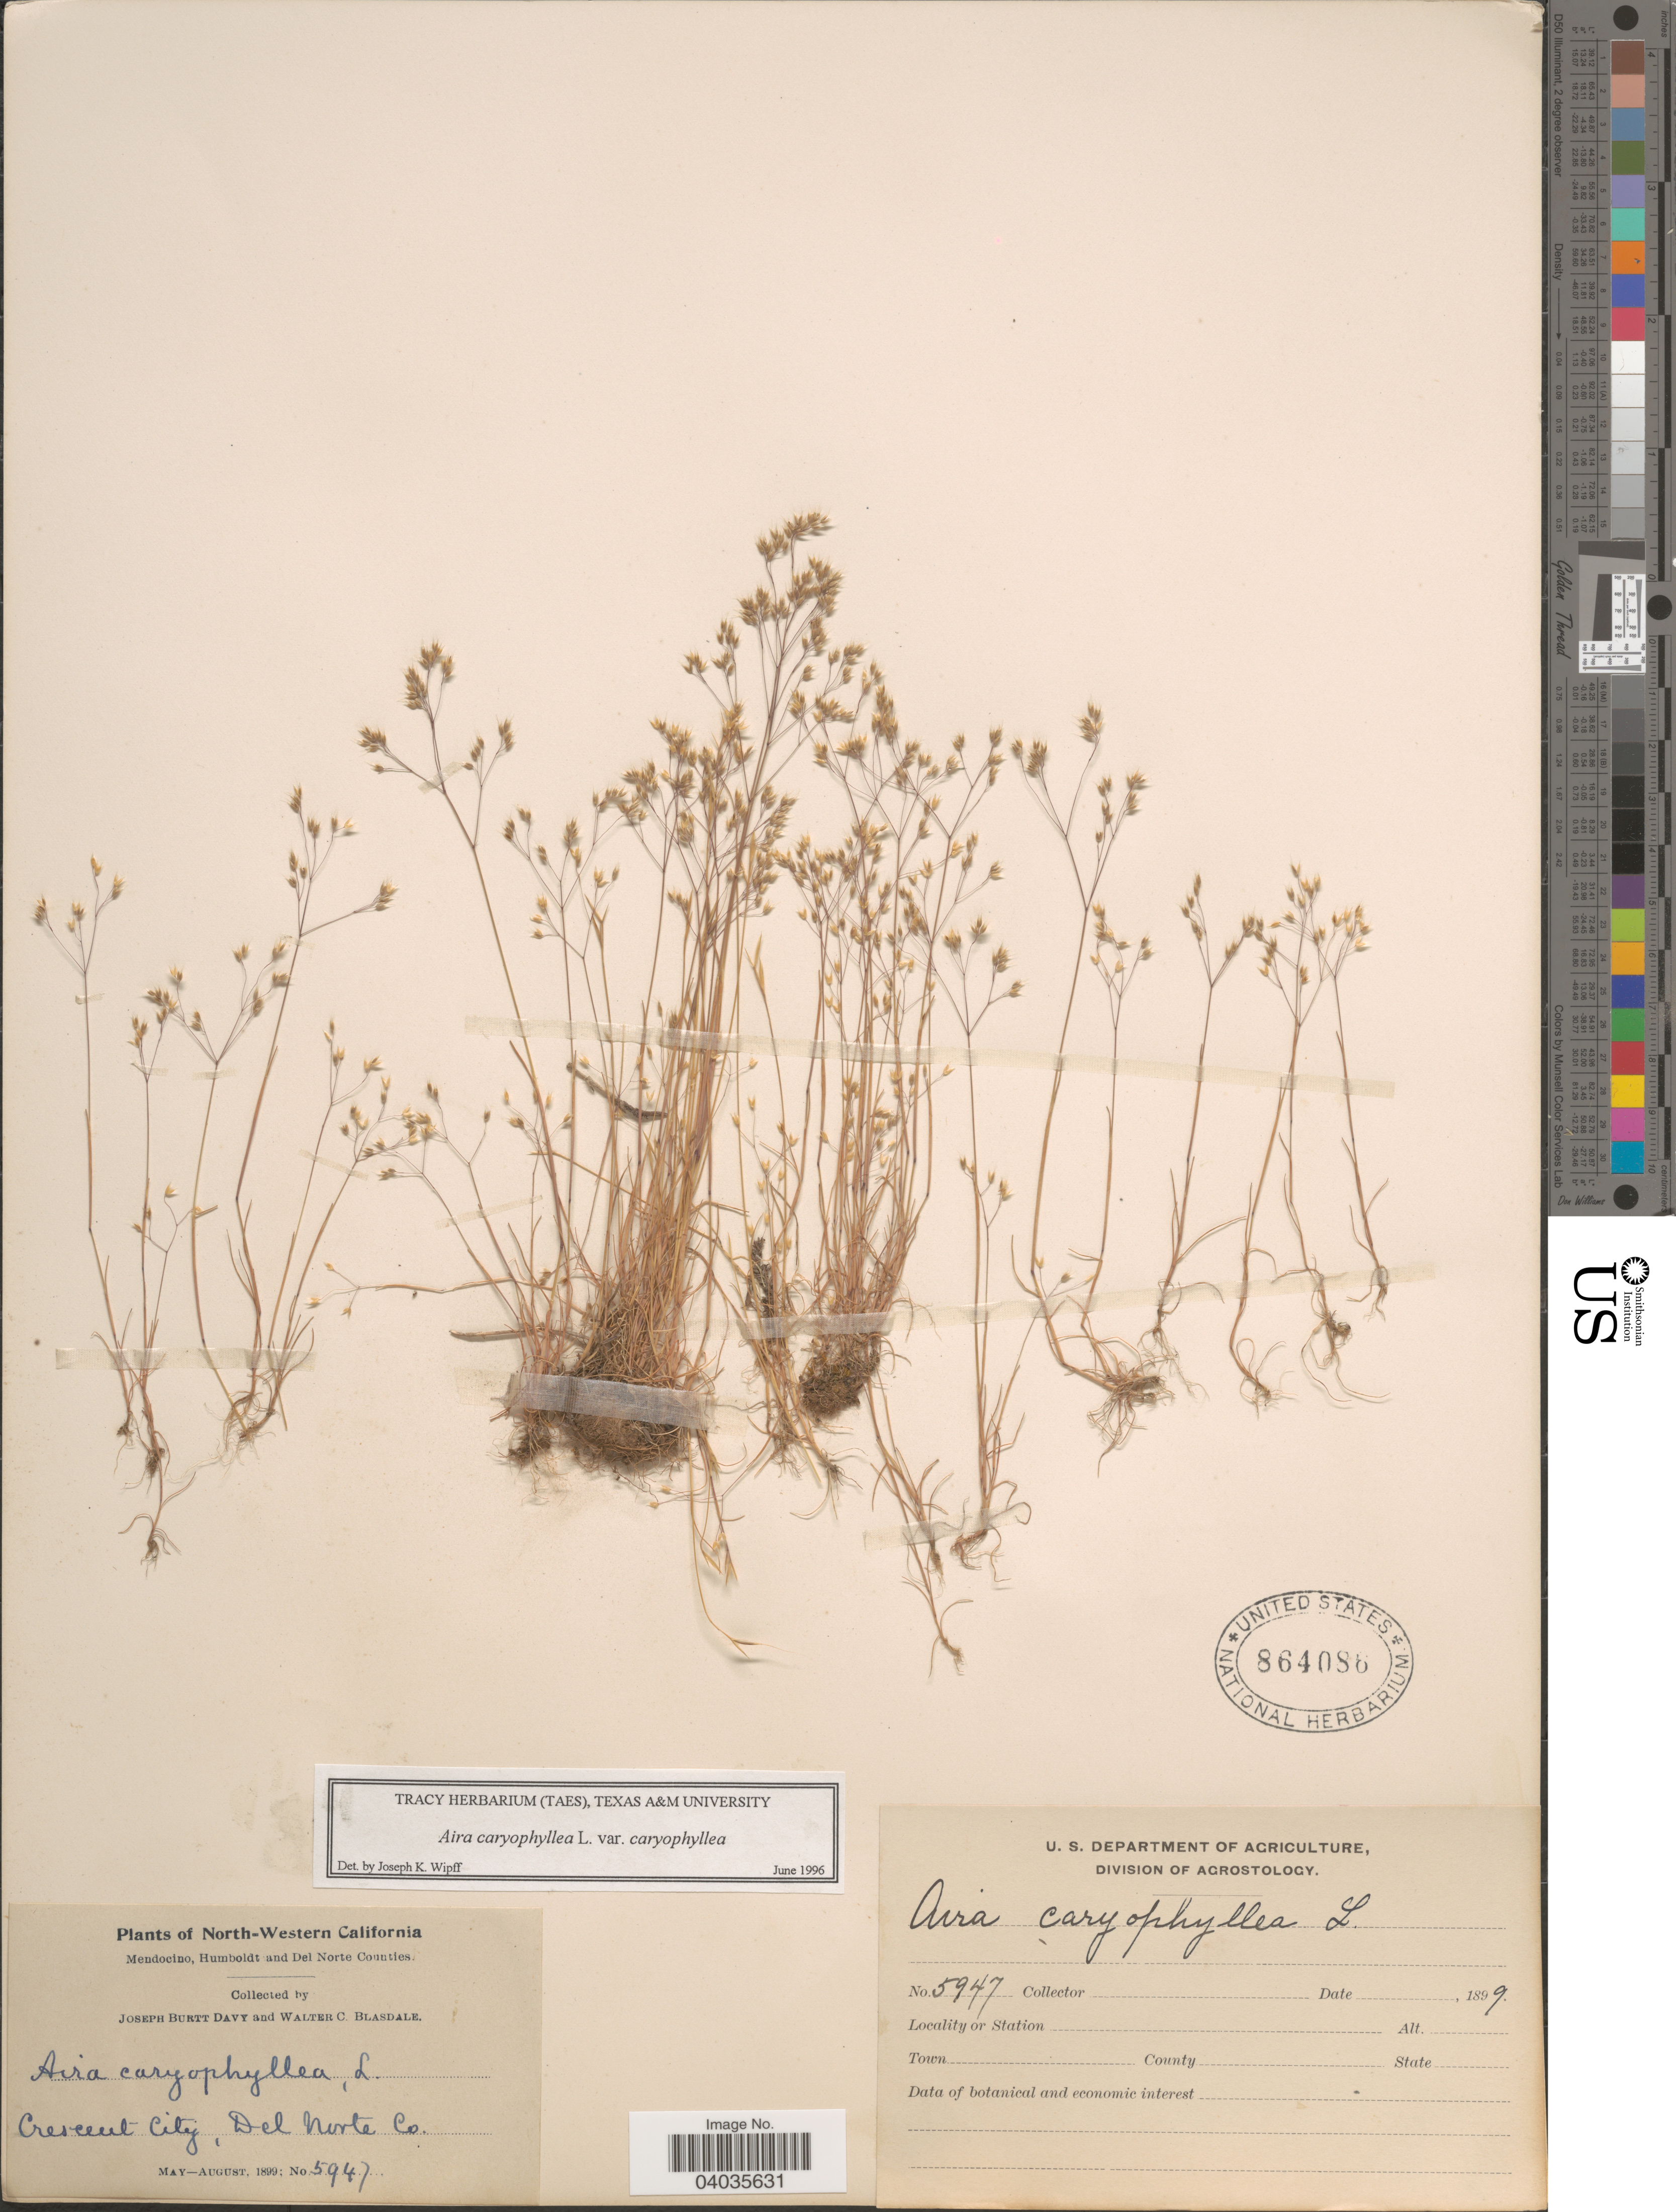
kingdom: Plantae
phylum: Tracheophyta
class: Liliopsida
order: Poales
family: Poaceae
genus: Aira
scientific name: Aira caryophyllea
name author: L.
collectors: J. Burtt Davy & W. Blasdale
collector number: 5947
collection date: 1899-05/1899-08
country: United States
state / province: California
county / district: Del Norte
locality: North-Western California. Crescent City, Del Norte Co.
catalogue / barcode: US 864086